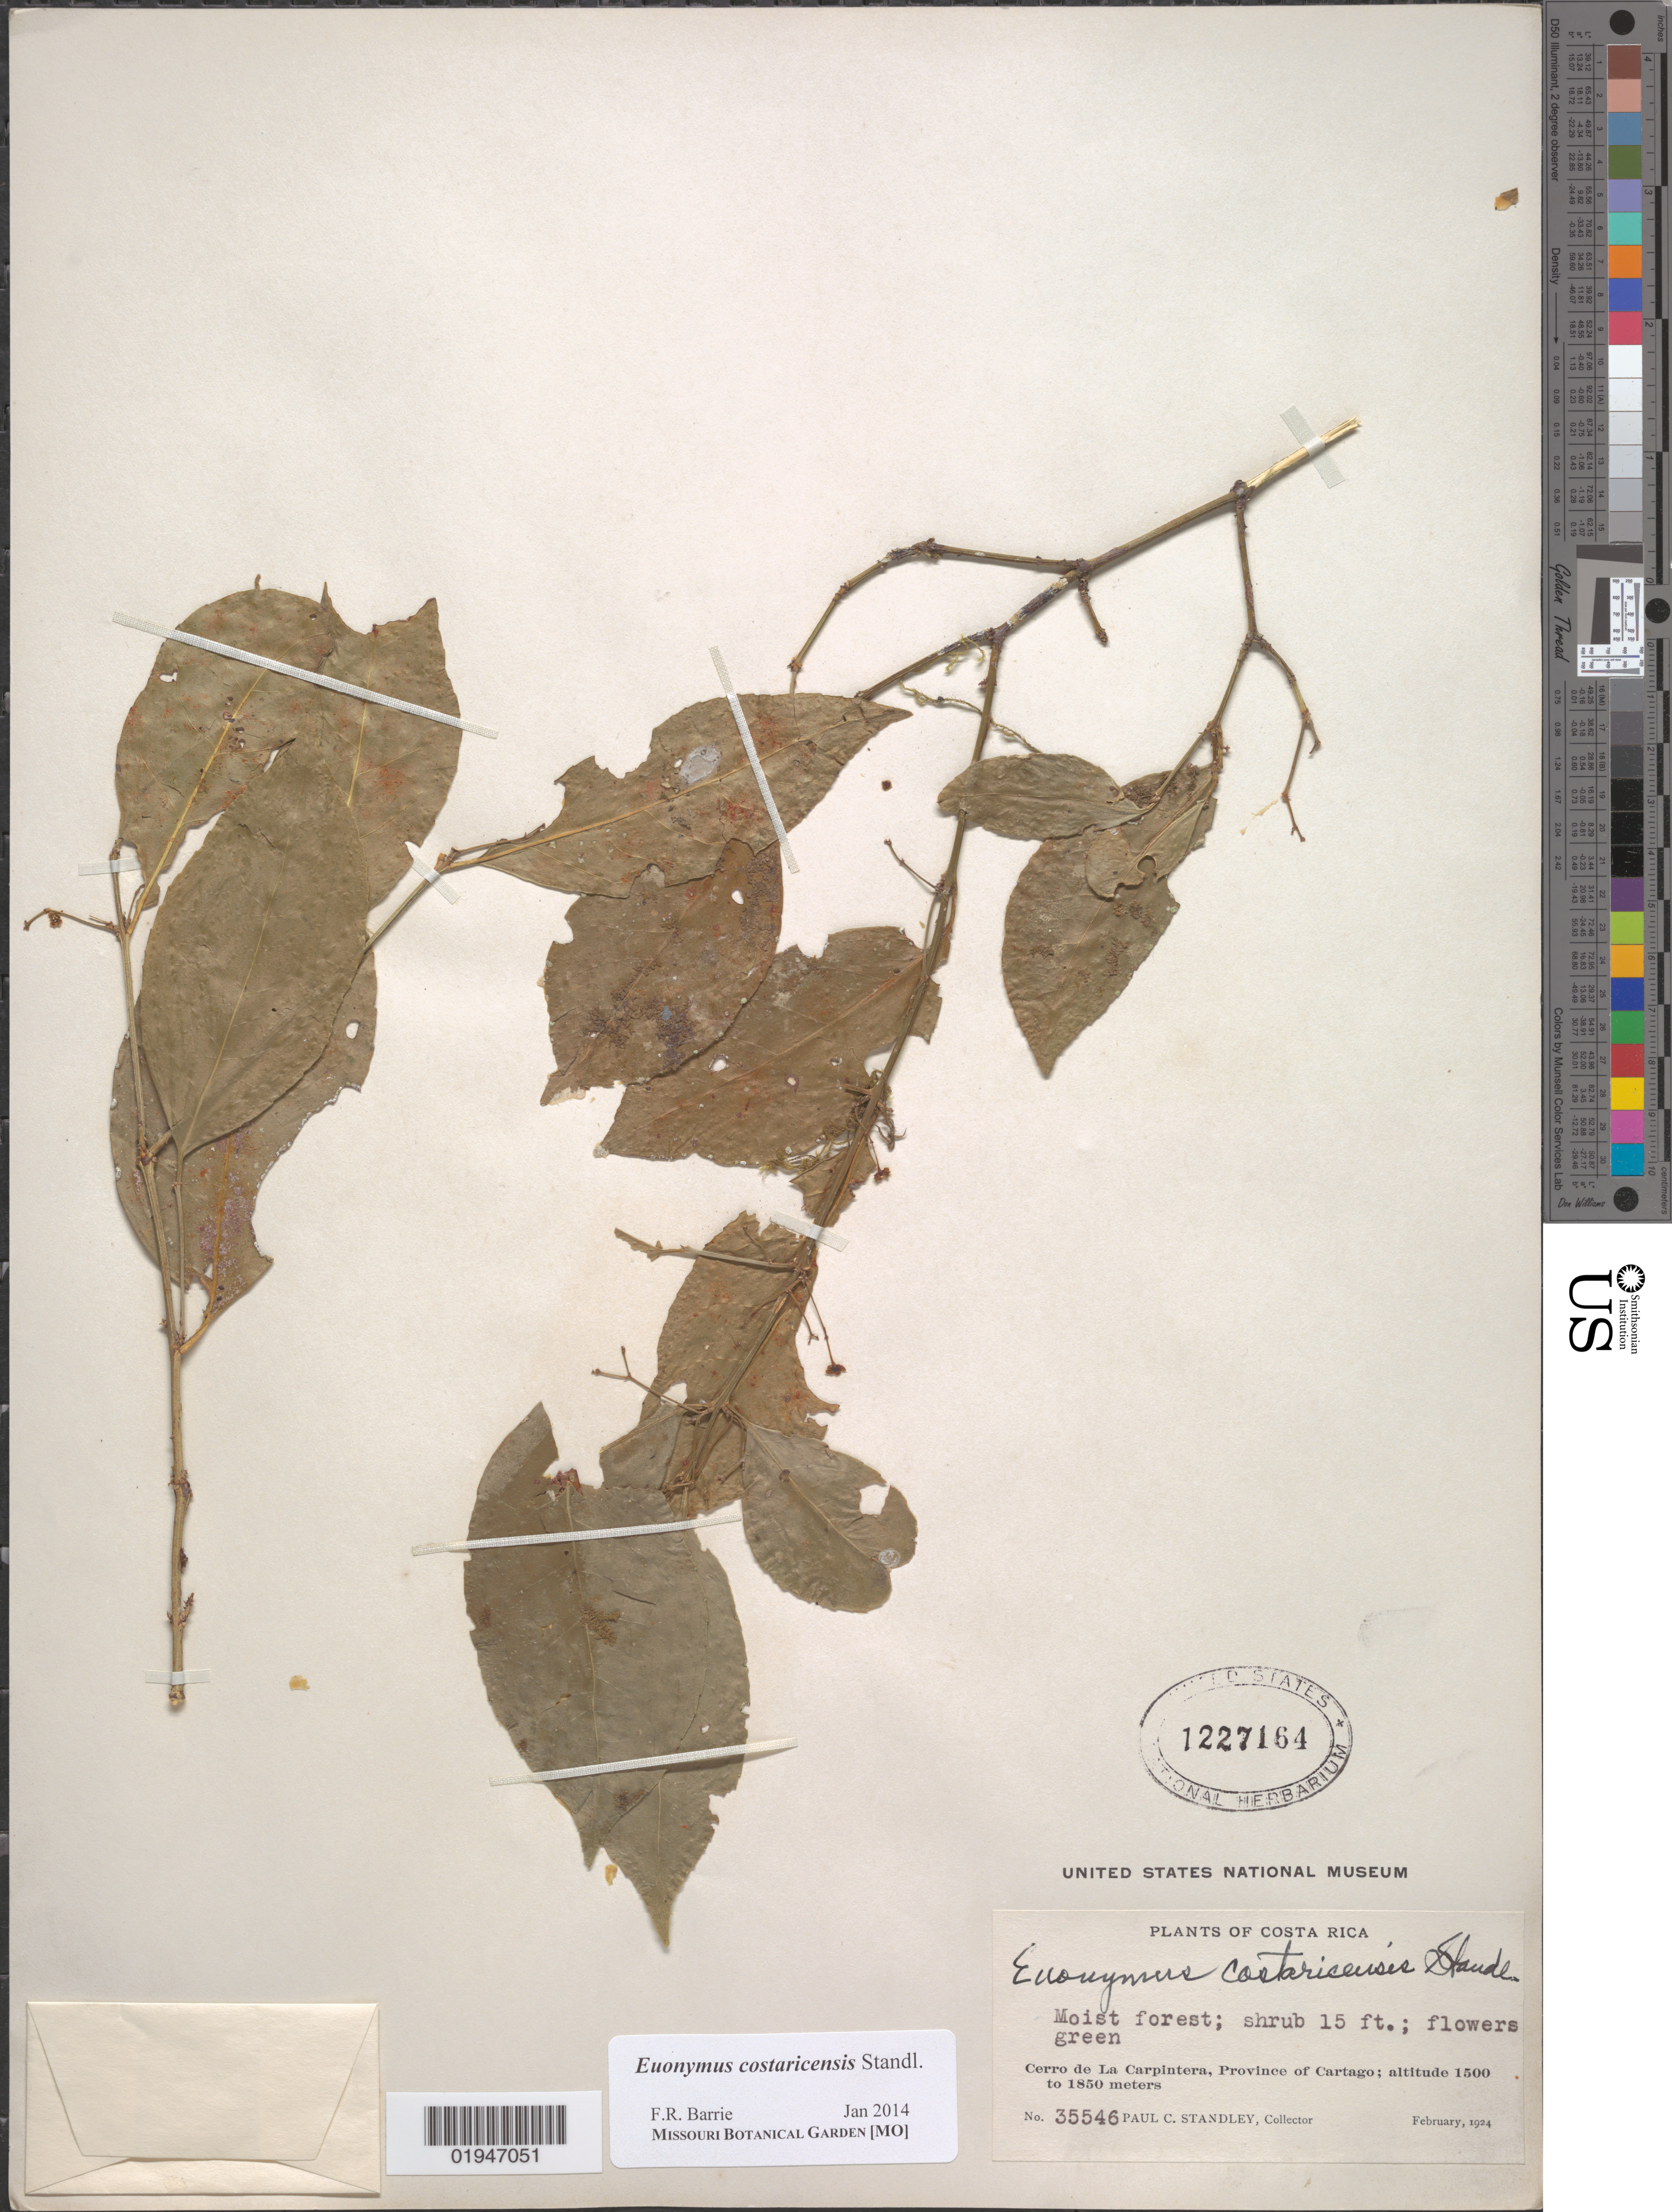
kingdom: Plantae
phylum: Tracheophyta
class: Magnoliopsida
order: Celastrales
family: Celastraceae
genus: Euonymus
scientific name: Euonymus costaricensis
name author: Standl.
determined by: Barrie, F. R.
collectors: P. C. Standley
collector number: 35546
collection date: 1924-02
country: Costa Rica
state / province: Cartago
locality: Cerro de La Carpintera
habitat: Moist forest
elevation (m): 1500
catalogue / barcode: US 1227164